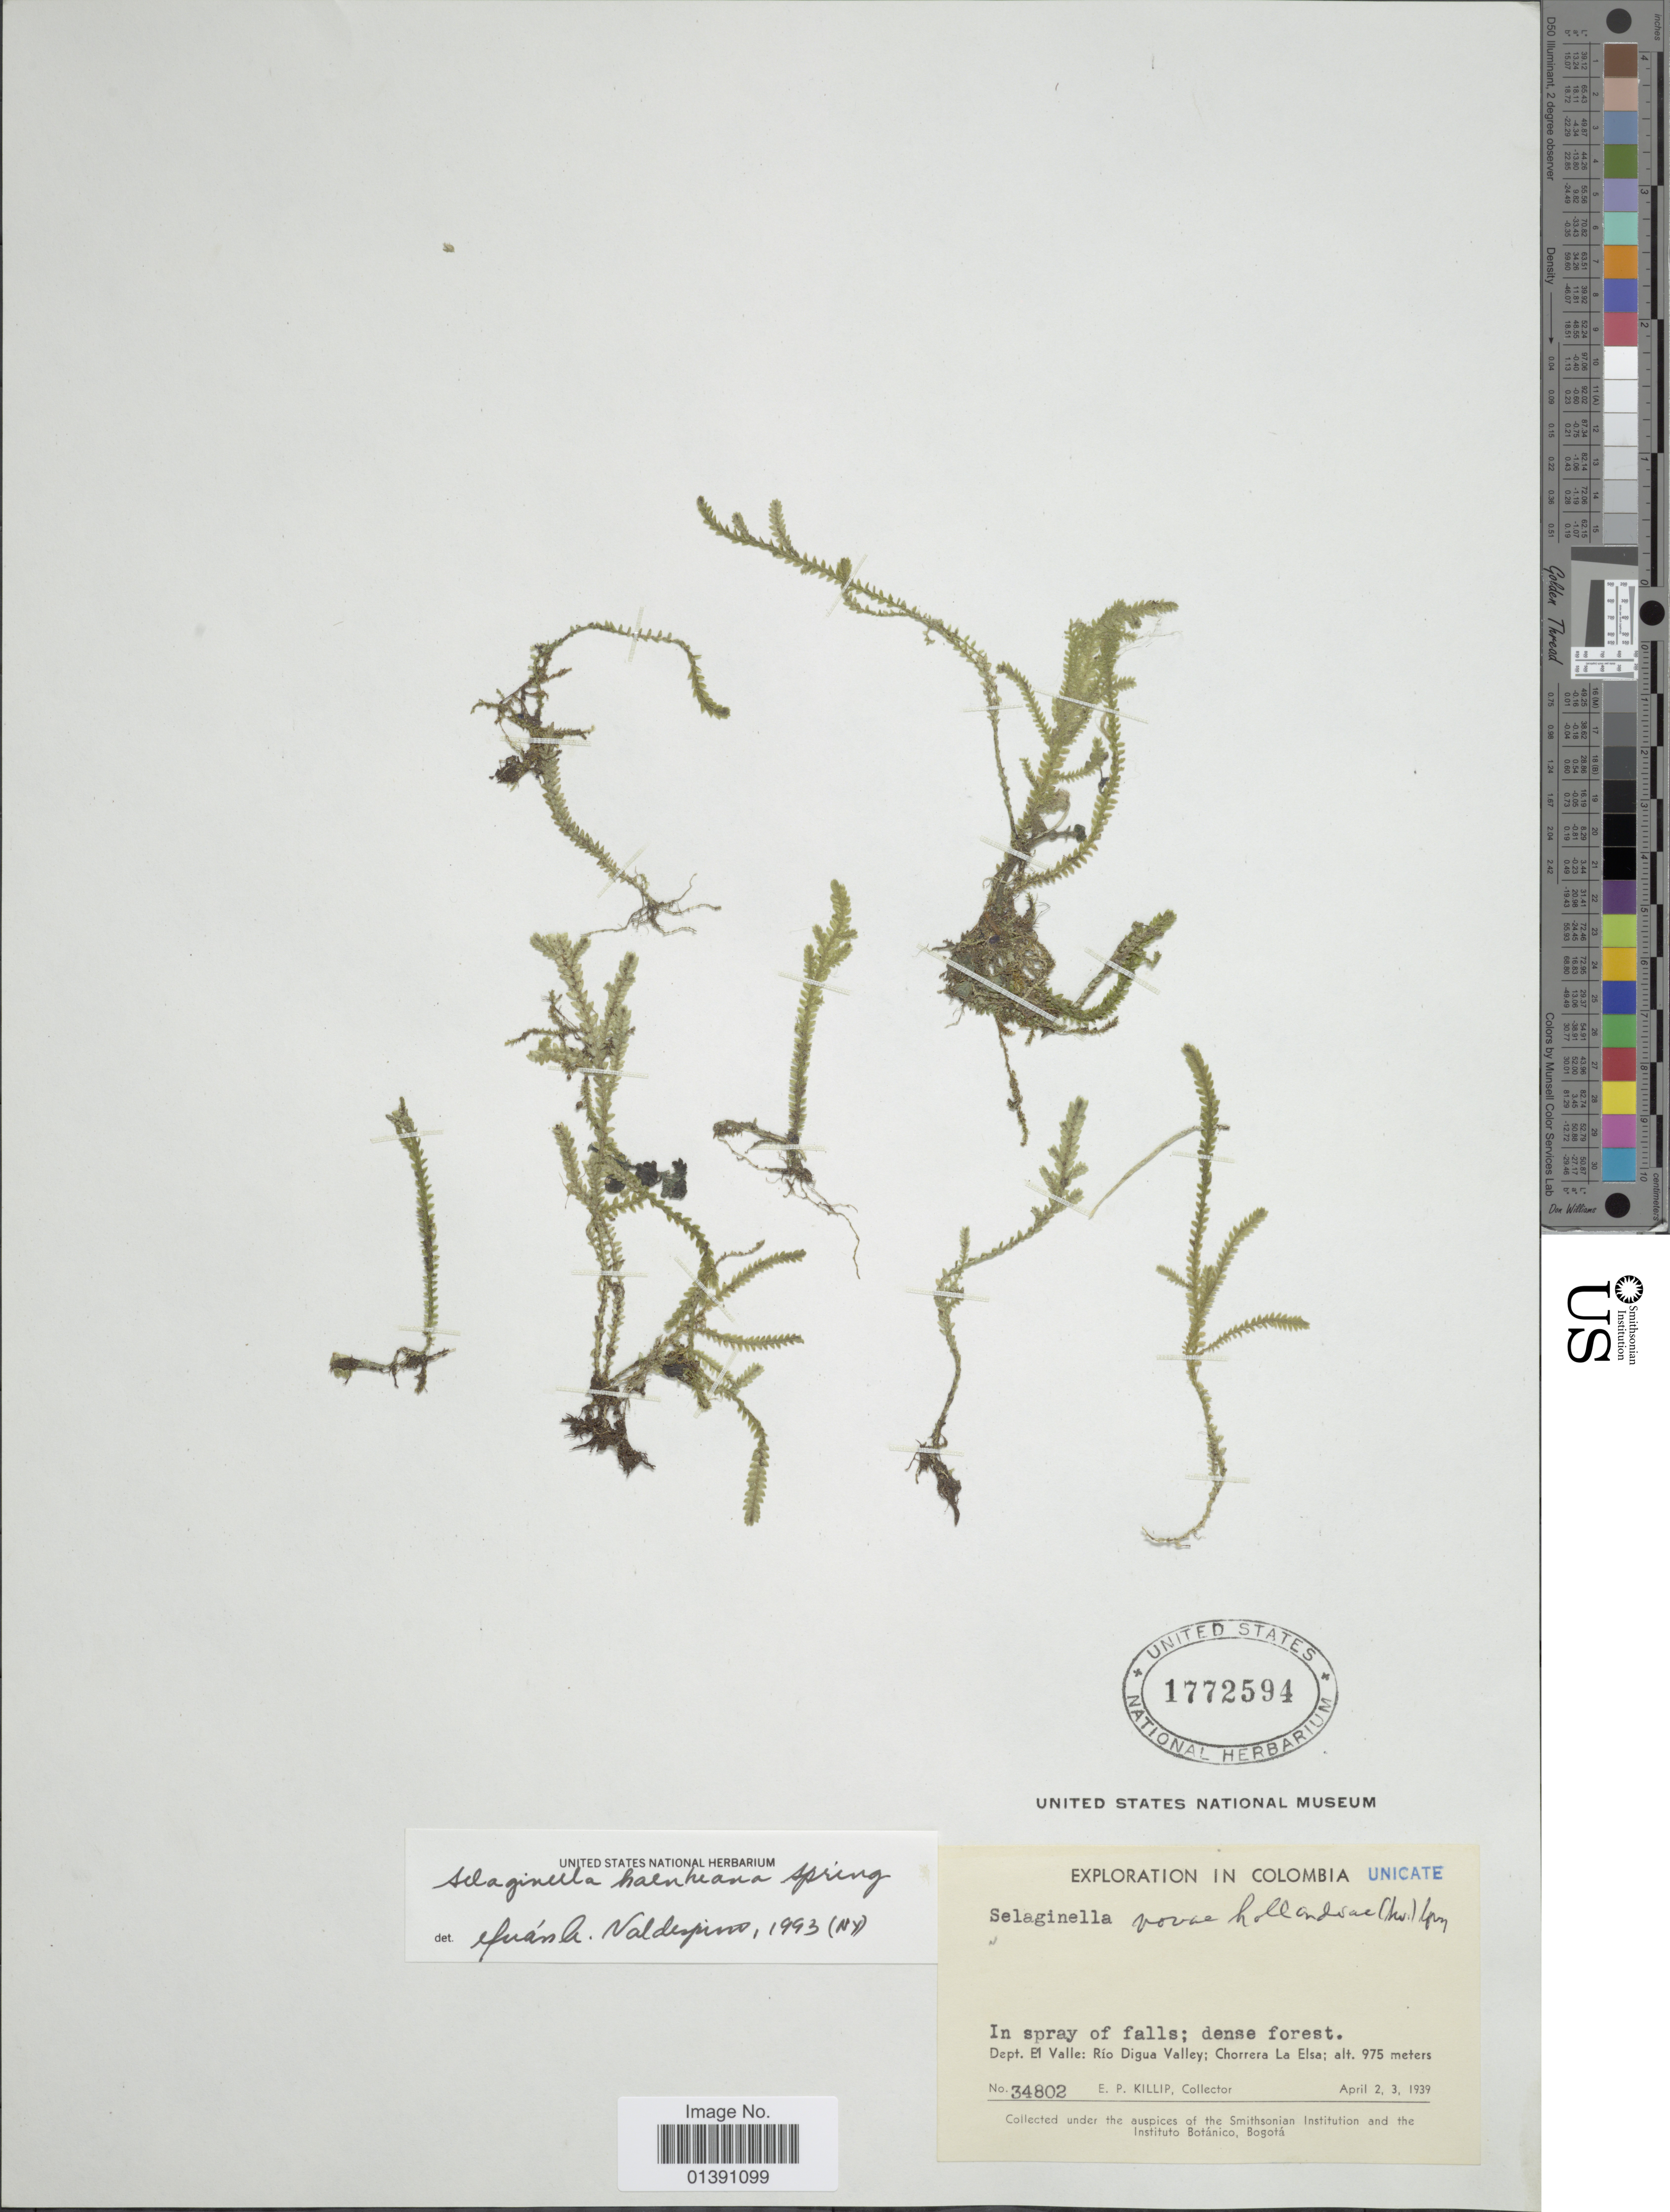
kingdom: Plantae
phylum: Tracheophyta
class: Lycopodiopsida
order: Selaginellales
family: Selaginellaceae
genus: Selaginella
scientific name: Selaginella haenkeana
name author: Spring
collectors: E. P. Killip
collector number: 24802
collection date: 1939-04-02/1939-04-03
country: Colombia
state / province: Valle del Cauca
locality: Dept. El Valle: Rio Digua Valley; Chorrera La Esla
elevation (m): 975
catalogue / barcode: US 1772594